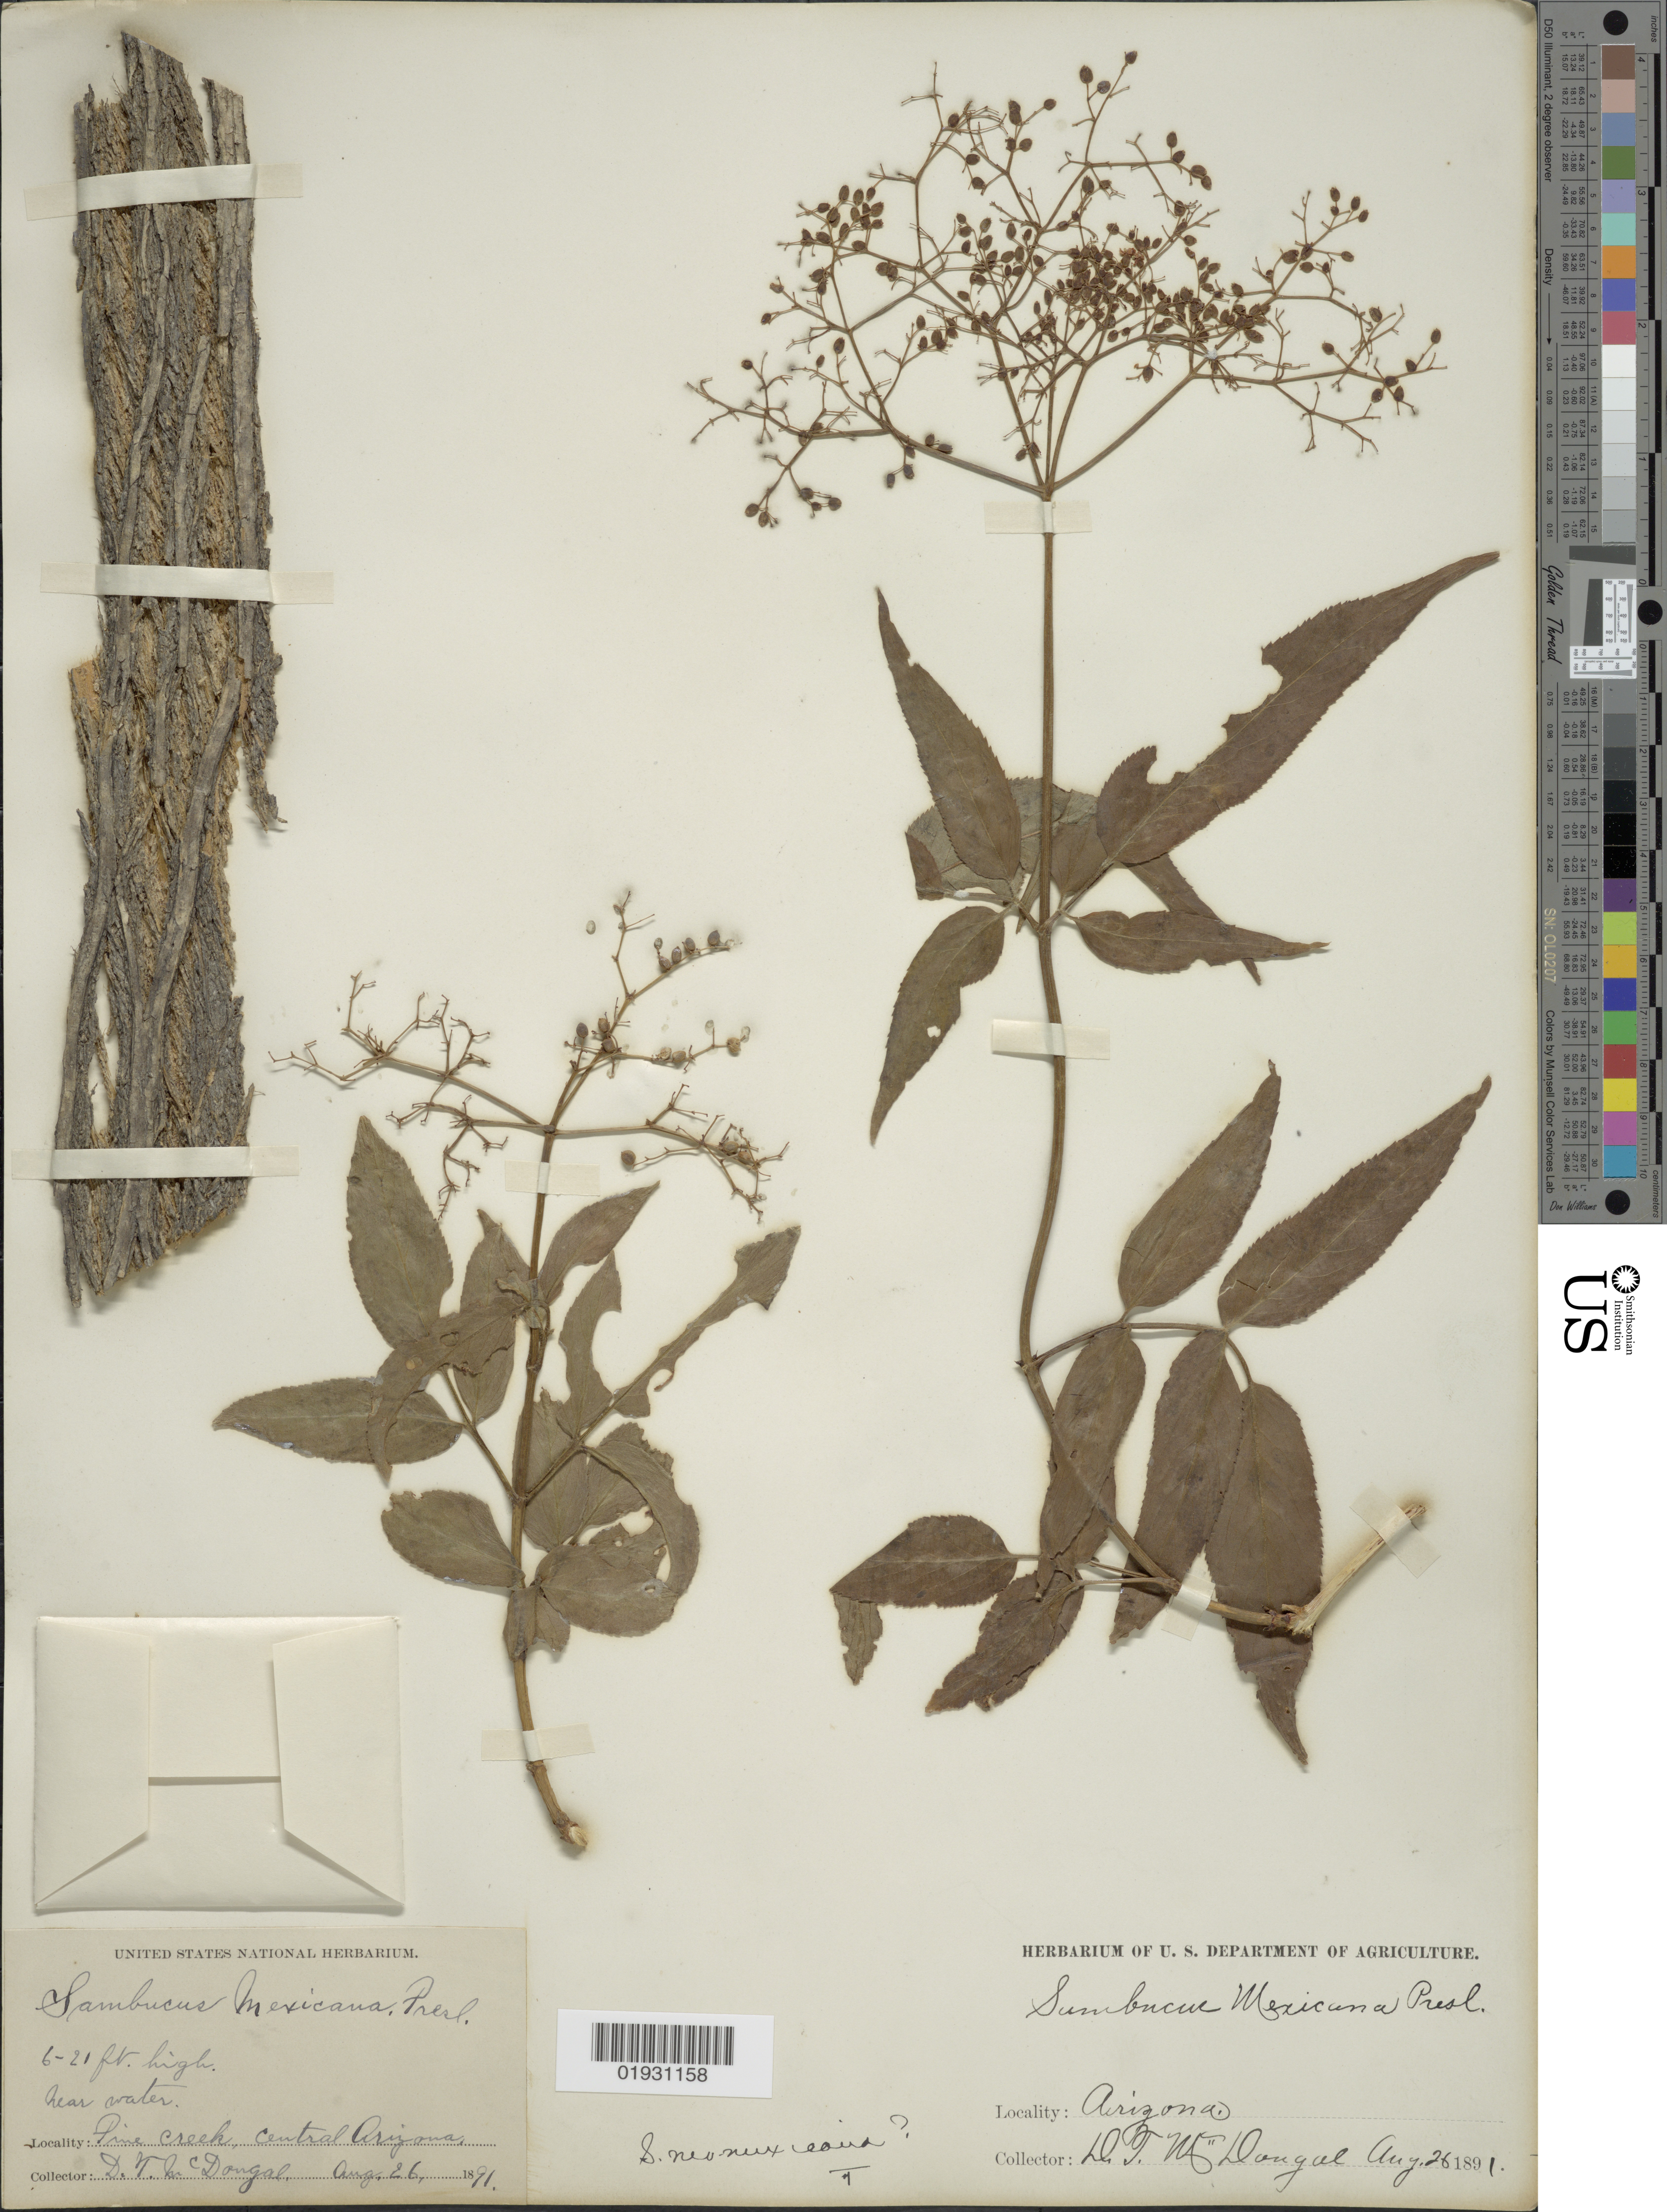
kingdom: Plantae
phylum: Tracheophyta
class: Magnoliopsida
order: Dipsacales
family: Viburnaceae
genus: Sambucus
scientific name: Sambucus neo-mexicana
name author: Wooton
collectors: D. Dongal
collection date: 1891-08-26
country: United States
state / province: Arizona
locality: Pine Creek, Central Arizona.